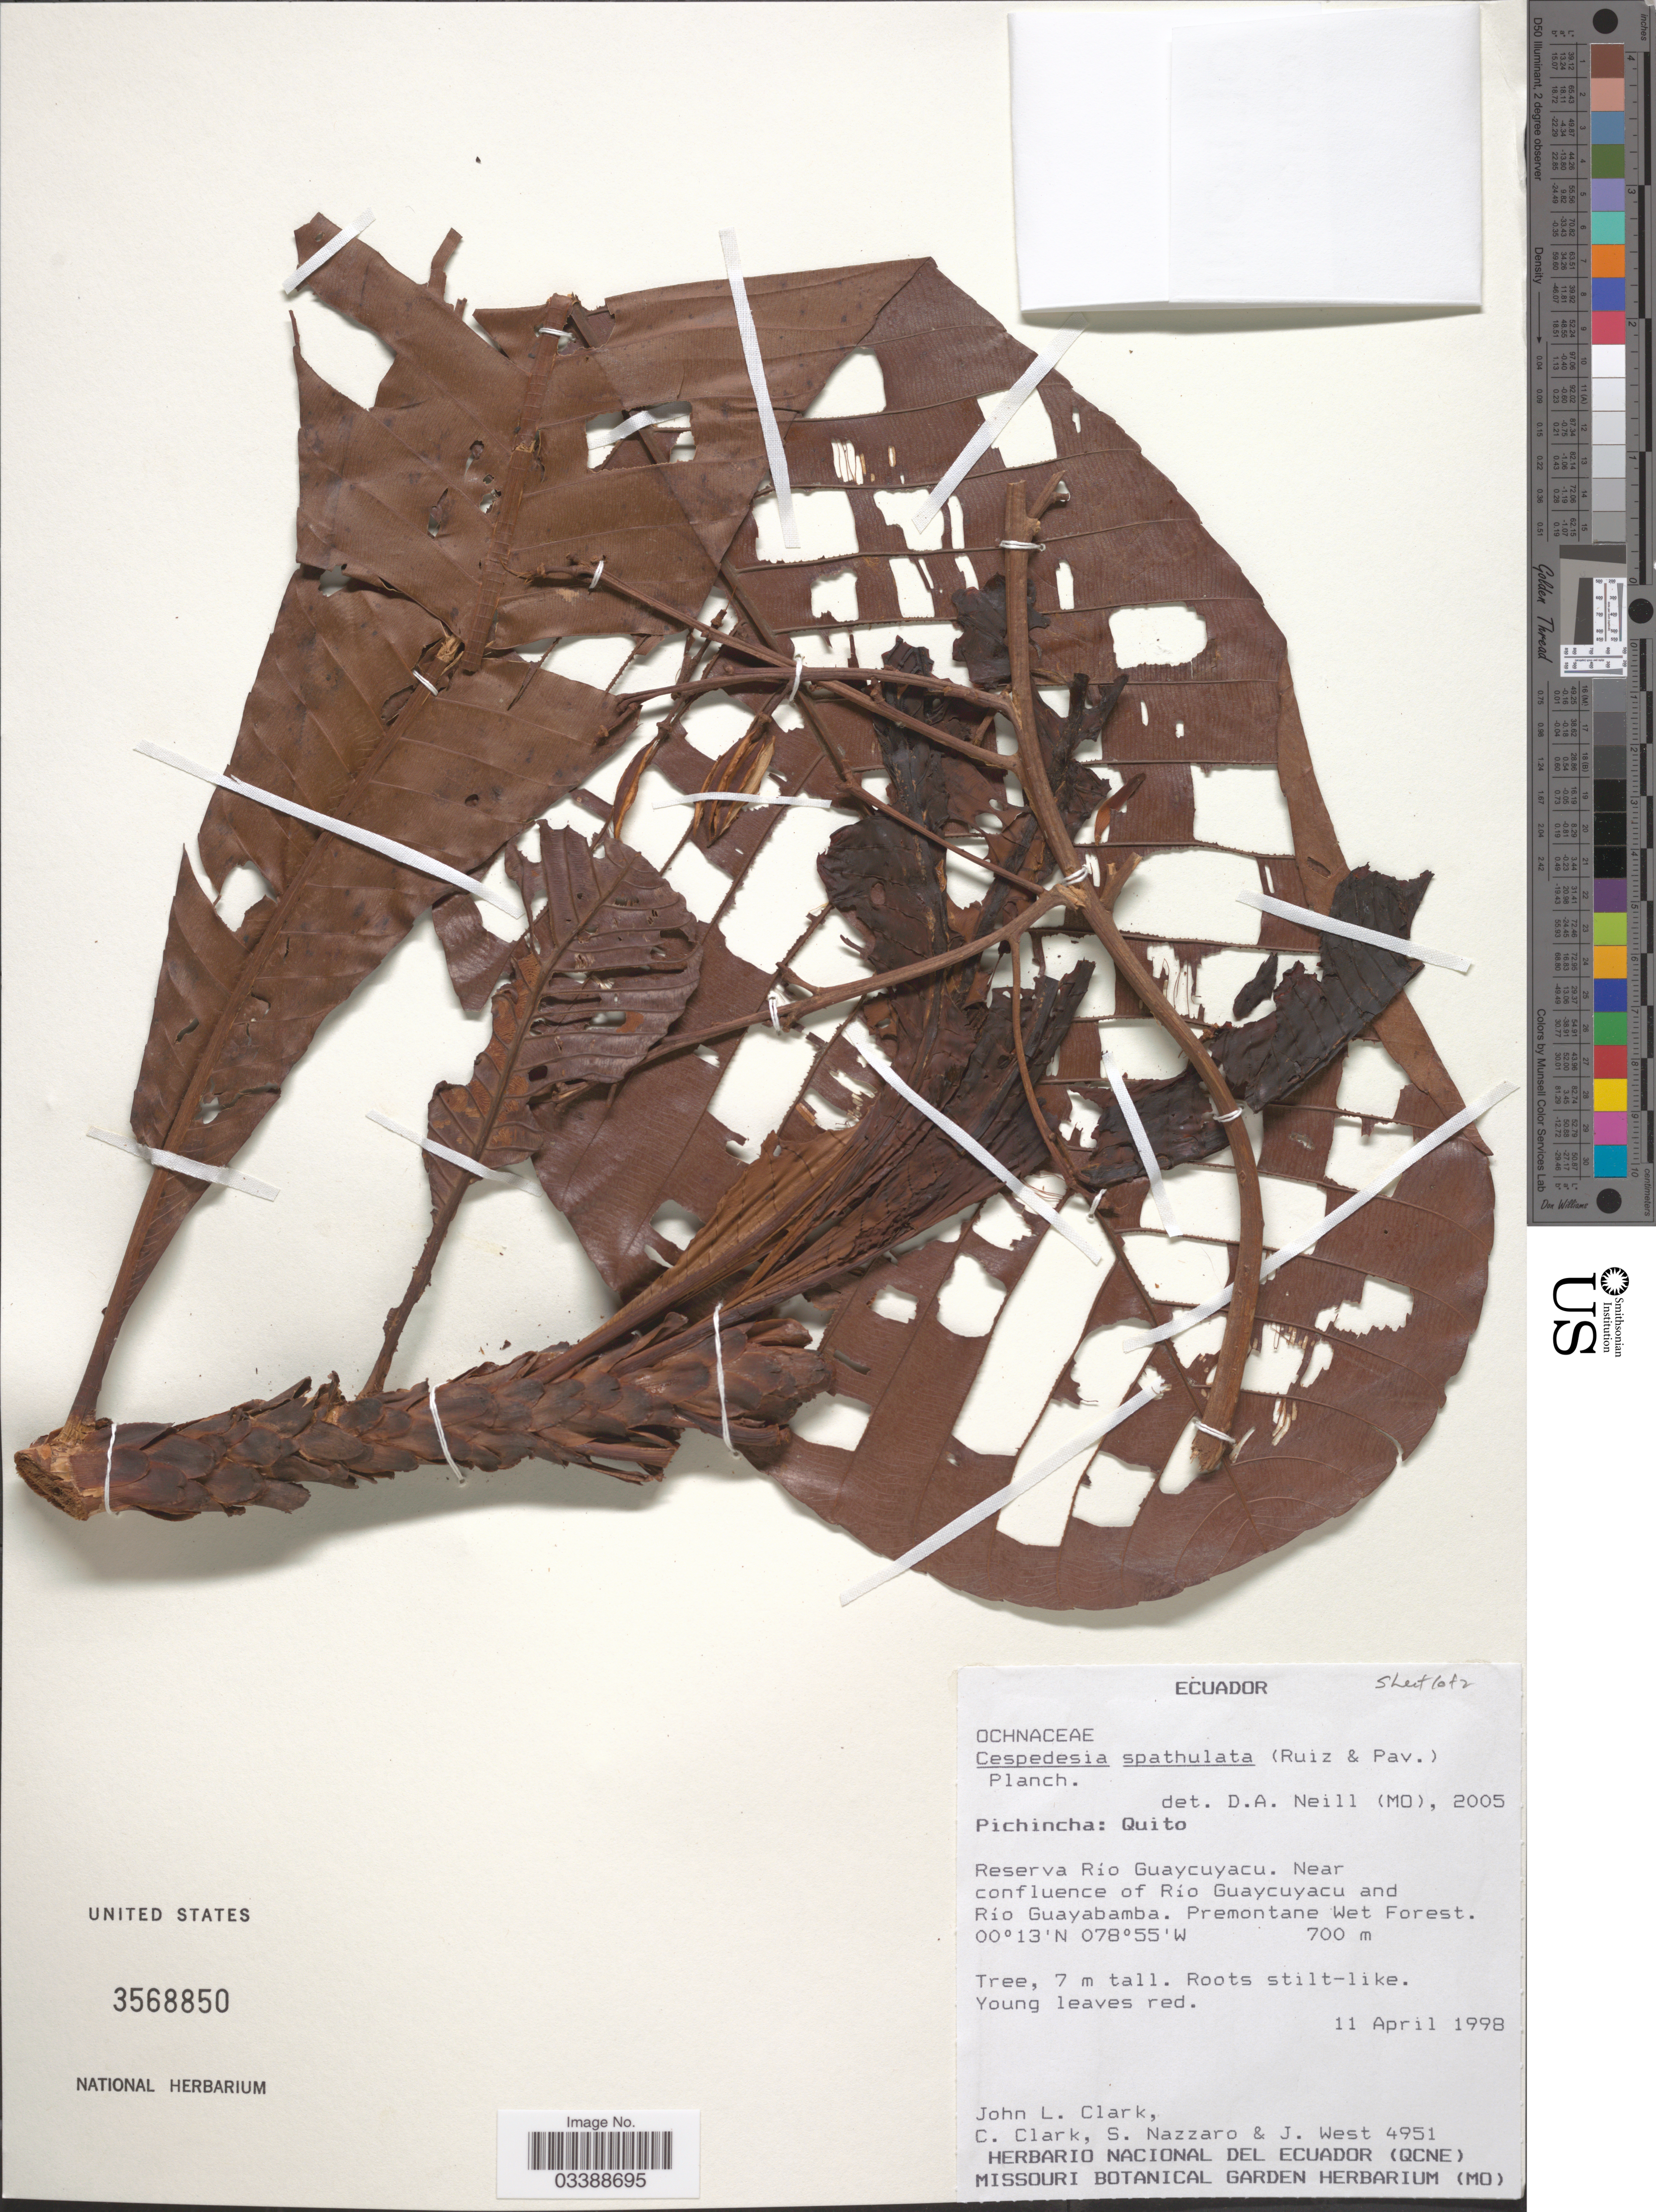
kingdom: Plantae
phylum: Tracheophyta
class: Magnoliopsida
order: Malpighiales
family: Ochnaceae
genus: Cespedesia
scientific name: Cespedesia spathulata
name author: (Ruiz & Pav.) Planch.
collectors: J. L. Clark, C. Clark, S. Nazzaro & J. West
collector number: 4951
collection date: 1998-04-11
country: Ecuador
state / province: Pichincha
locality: Quito. Reserva Río Guaycuyacu. Near confluence of Río Guaycuyacu and Río Guayabamba.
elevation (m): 700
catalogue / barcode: US 3568850